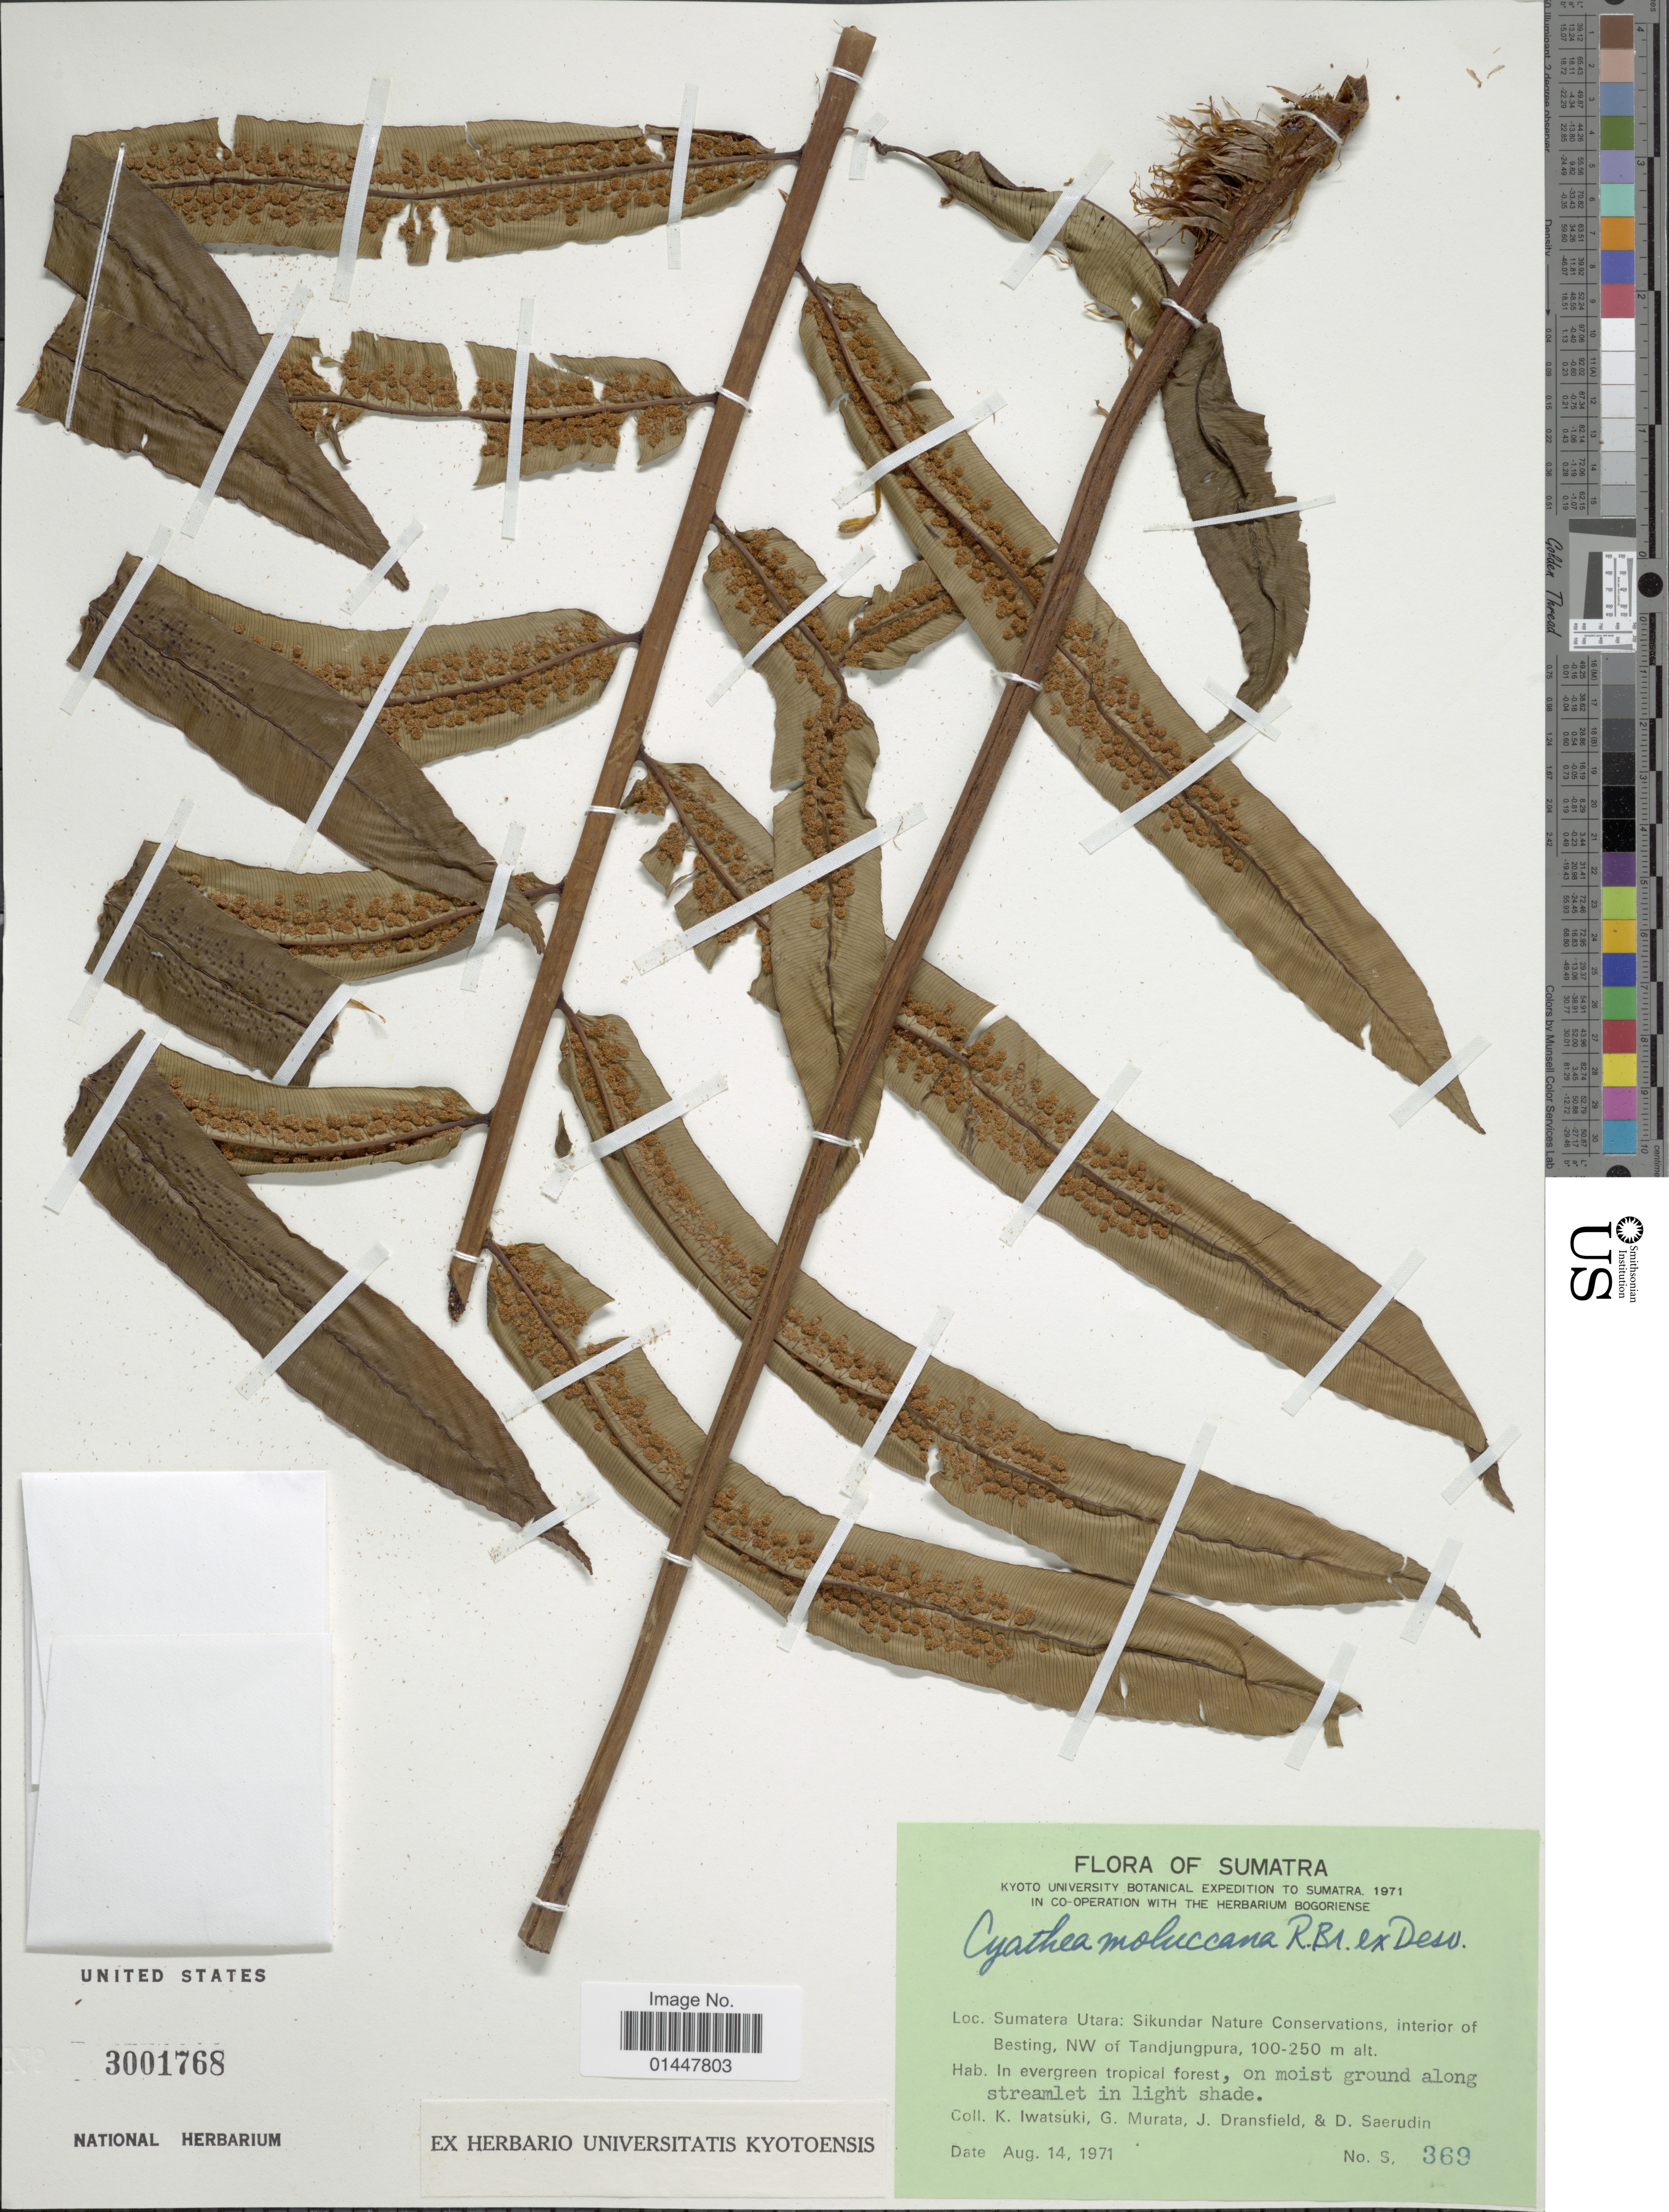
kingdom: Plantae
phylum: Tracheophyta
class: Polypodiopsida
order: Cyatheales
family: Cyatheaceae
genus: Sphaeropteris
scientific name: Sphaeropteris moluccana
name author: (Desv.) R.M. Tryon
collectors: K. Iwatsuki, G. Murata, J. Dransfield & D. Saerudin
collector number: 369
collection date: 1971-08-14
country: Indonesia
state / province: Sumatra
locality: Sumatra Utara, Sikundar Nature Conservations, interior of Besting, NW of Tandjungpura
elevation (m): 100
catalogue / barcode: US 3001768